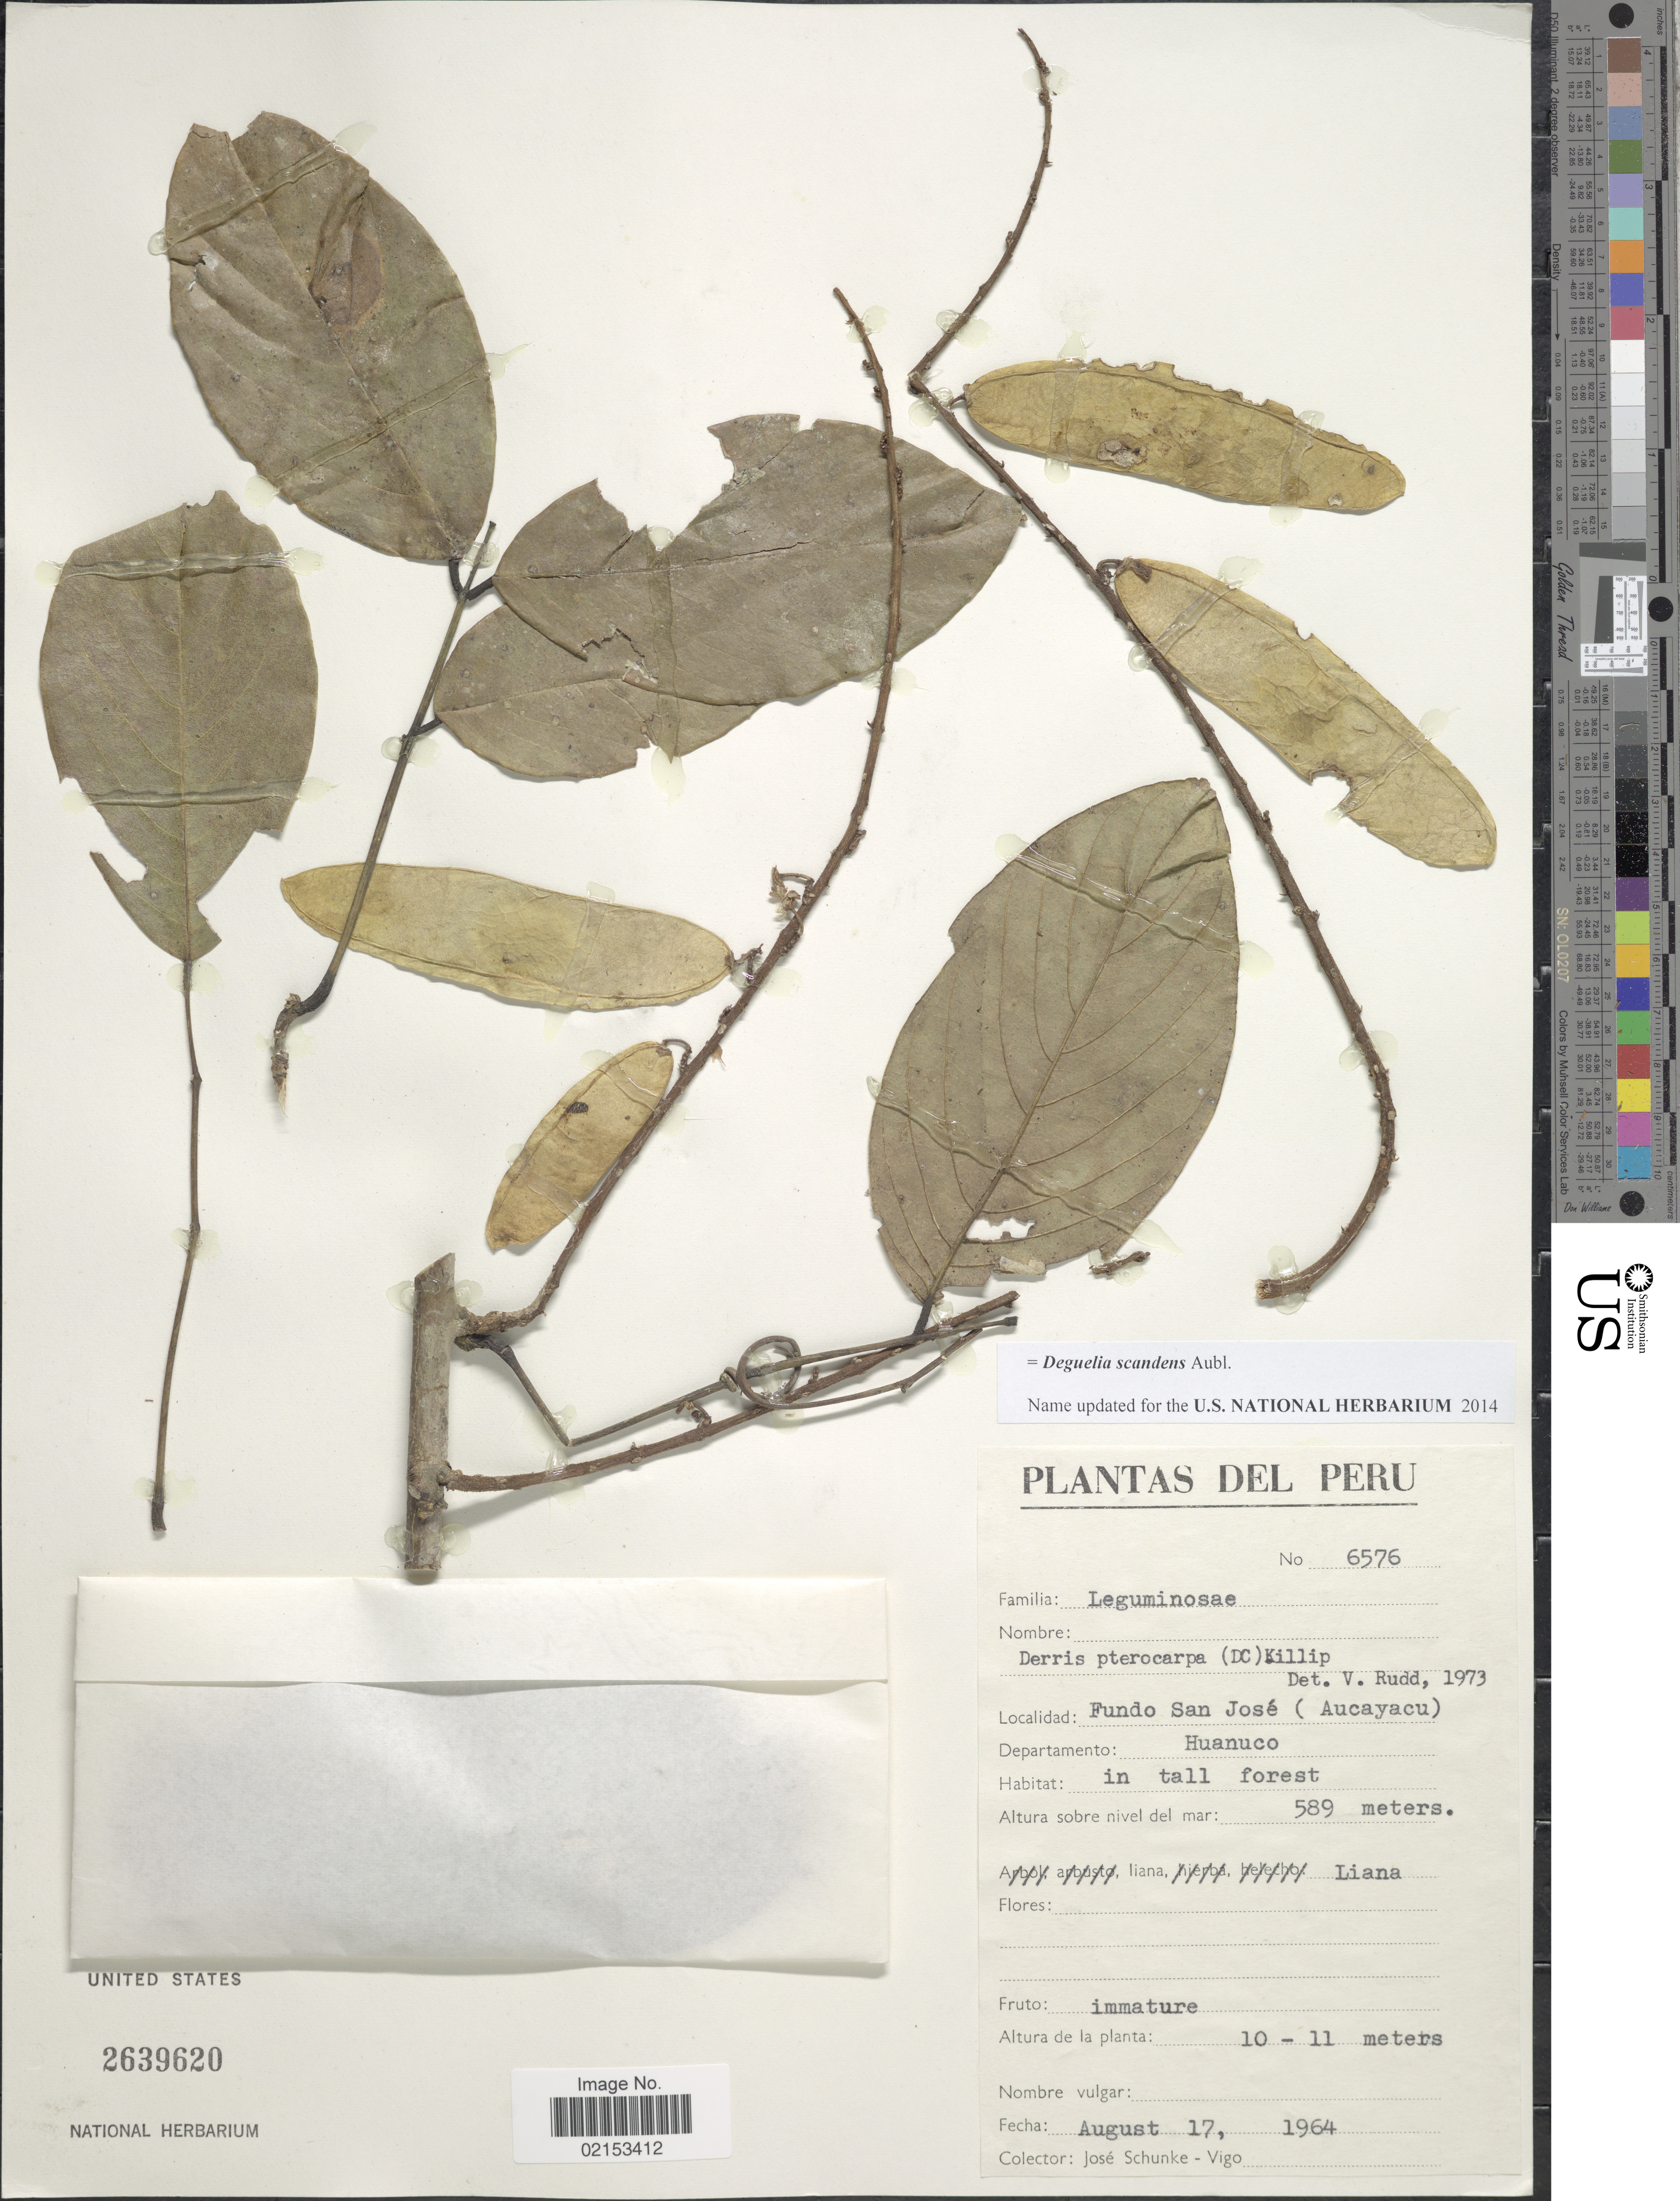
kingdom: Plantae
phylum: Tracheophyta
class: Magnoliopsida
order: Fabales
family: Fabaceae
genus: Deguelia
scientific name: Deguelia scandens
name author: Aubl.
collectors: J. Schunke Vigo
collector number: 6576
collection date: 1964-08-17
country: Peru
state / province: Huánuco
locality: Fundo San Jose (Aucayacu)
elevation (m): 589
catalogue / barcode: US 2639620